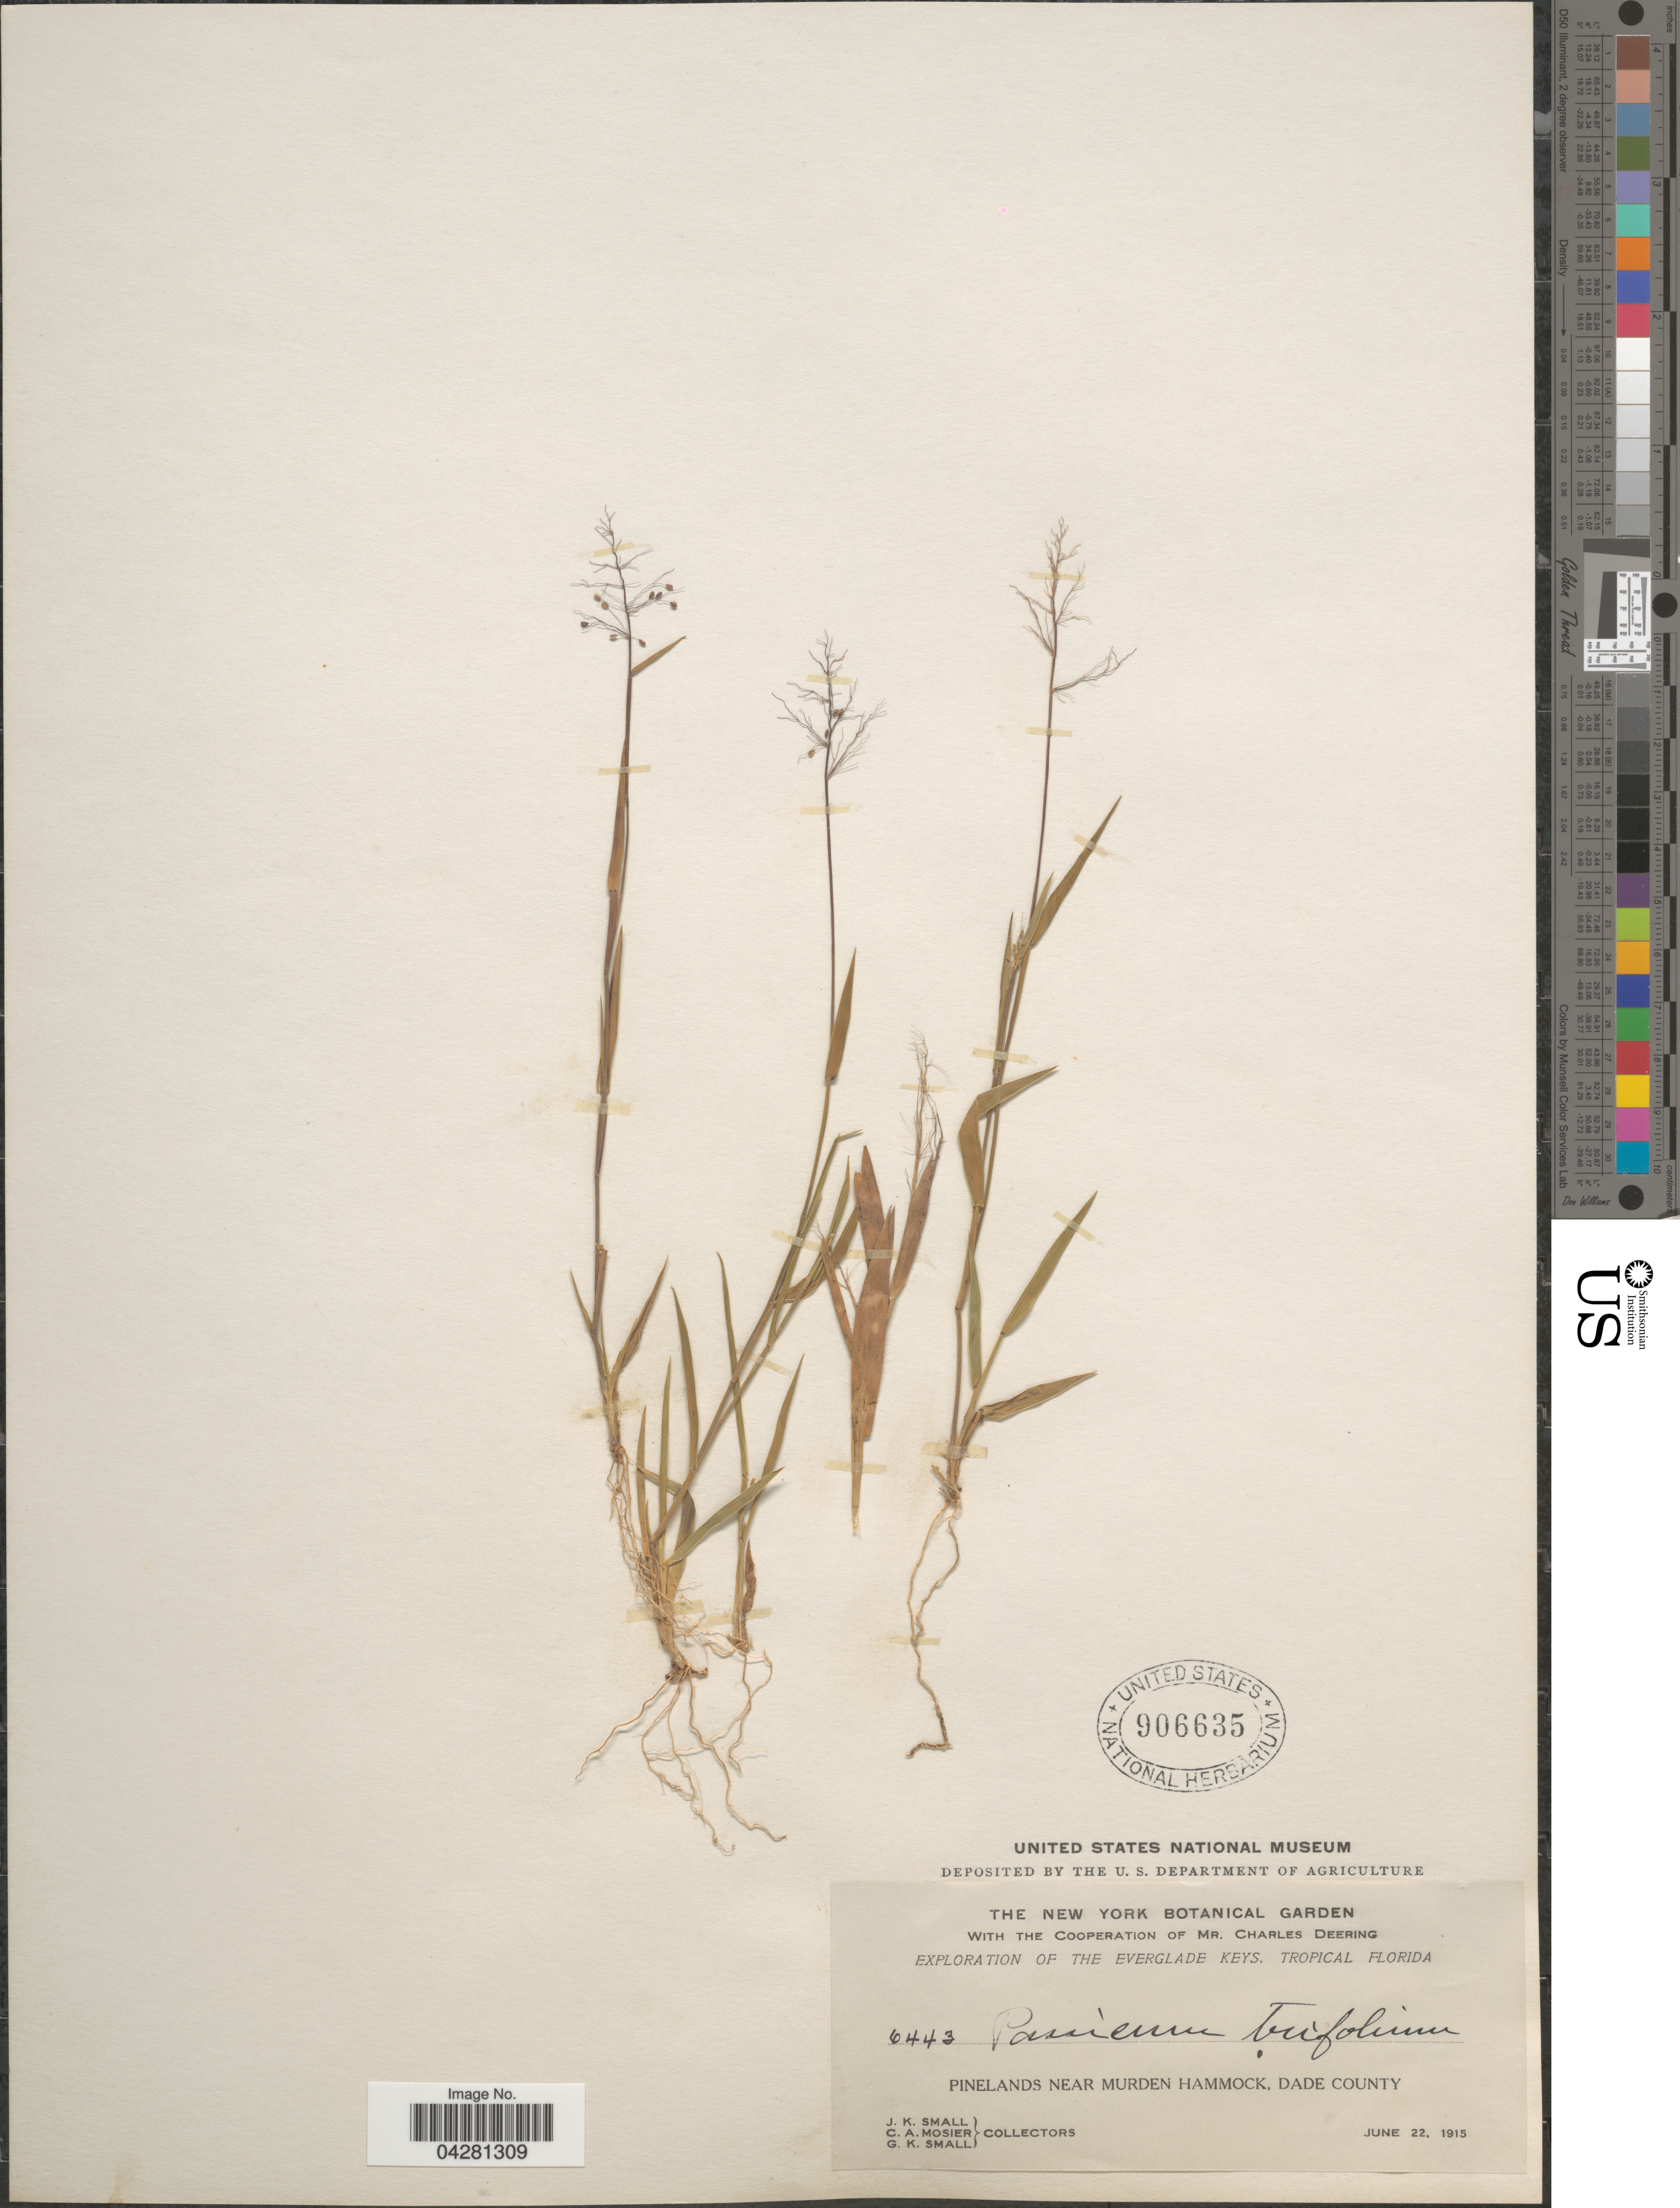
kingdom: Plantae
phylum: Tracheophyta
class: Liliopsida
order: Poales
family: Poaceae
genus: Dichanthelium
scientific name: Dichanthelium dichotomum var. unciphyllum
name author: (Trin.) Davidse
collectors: J. K. Small, C. A. Mosier & G. K. Small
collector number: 6443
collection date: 1915-06-22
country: United States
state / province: Florida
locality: Exploration of The Everglade Keys, Tropical Florida. Pinelands near Murden Hammock, Dade County.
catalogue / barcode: US 906635